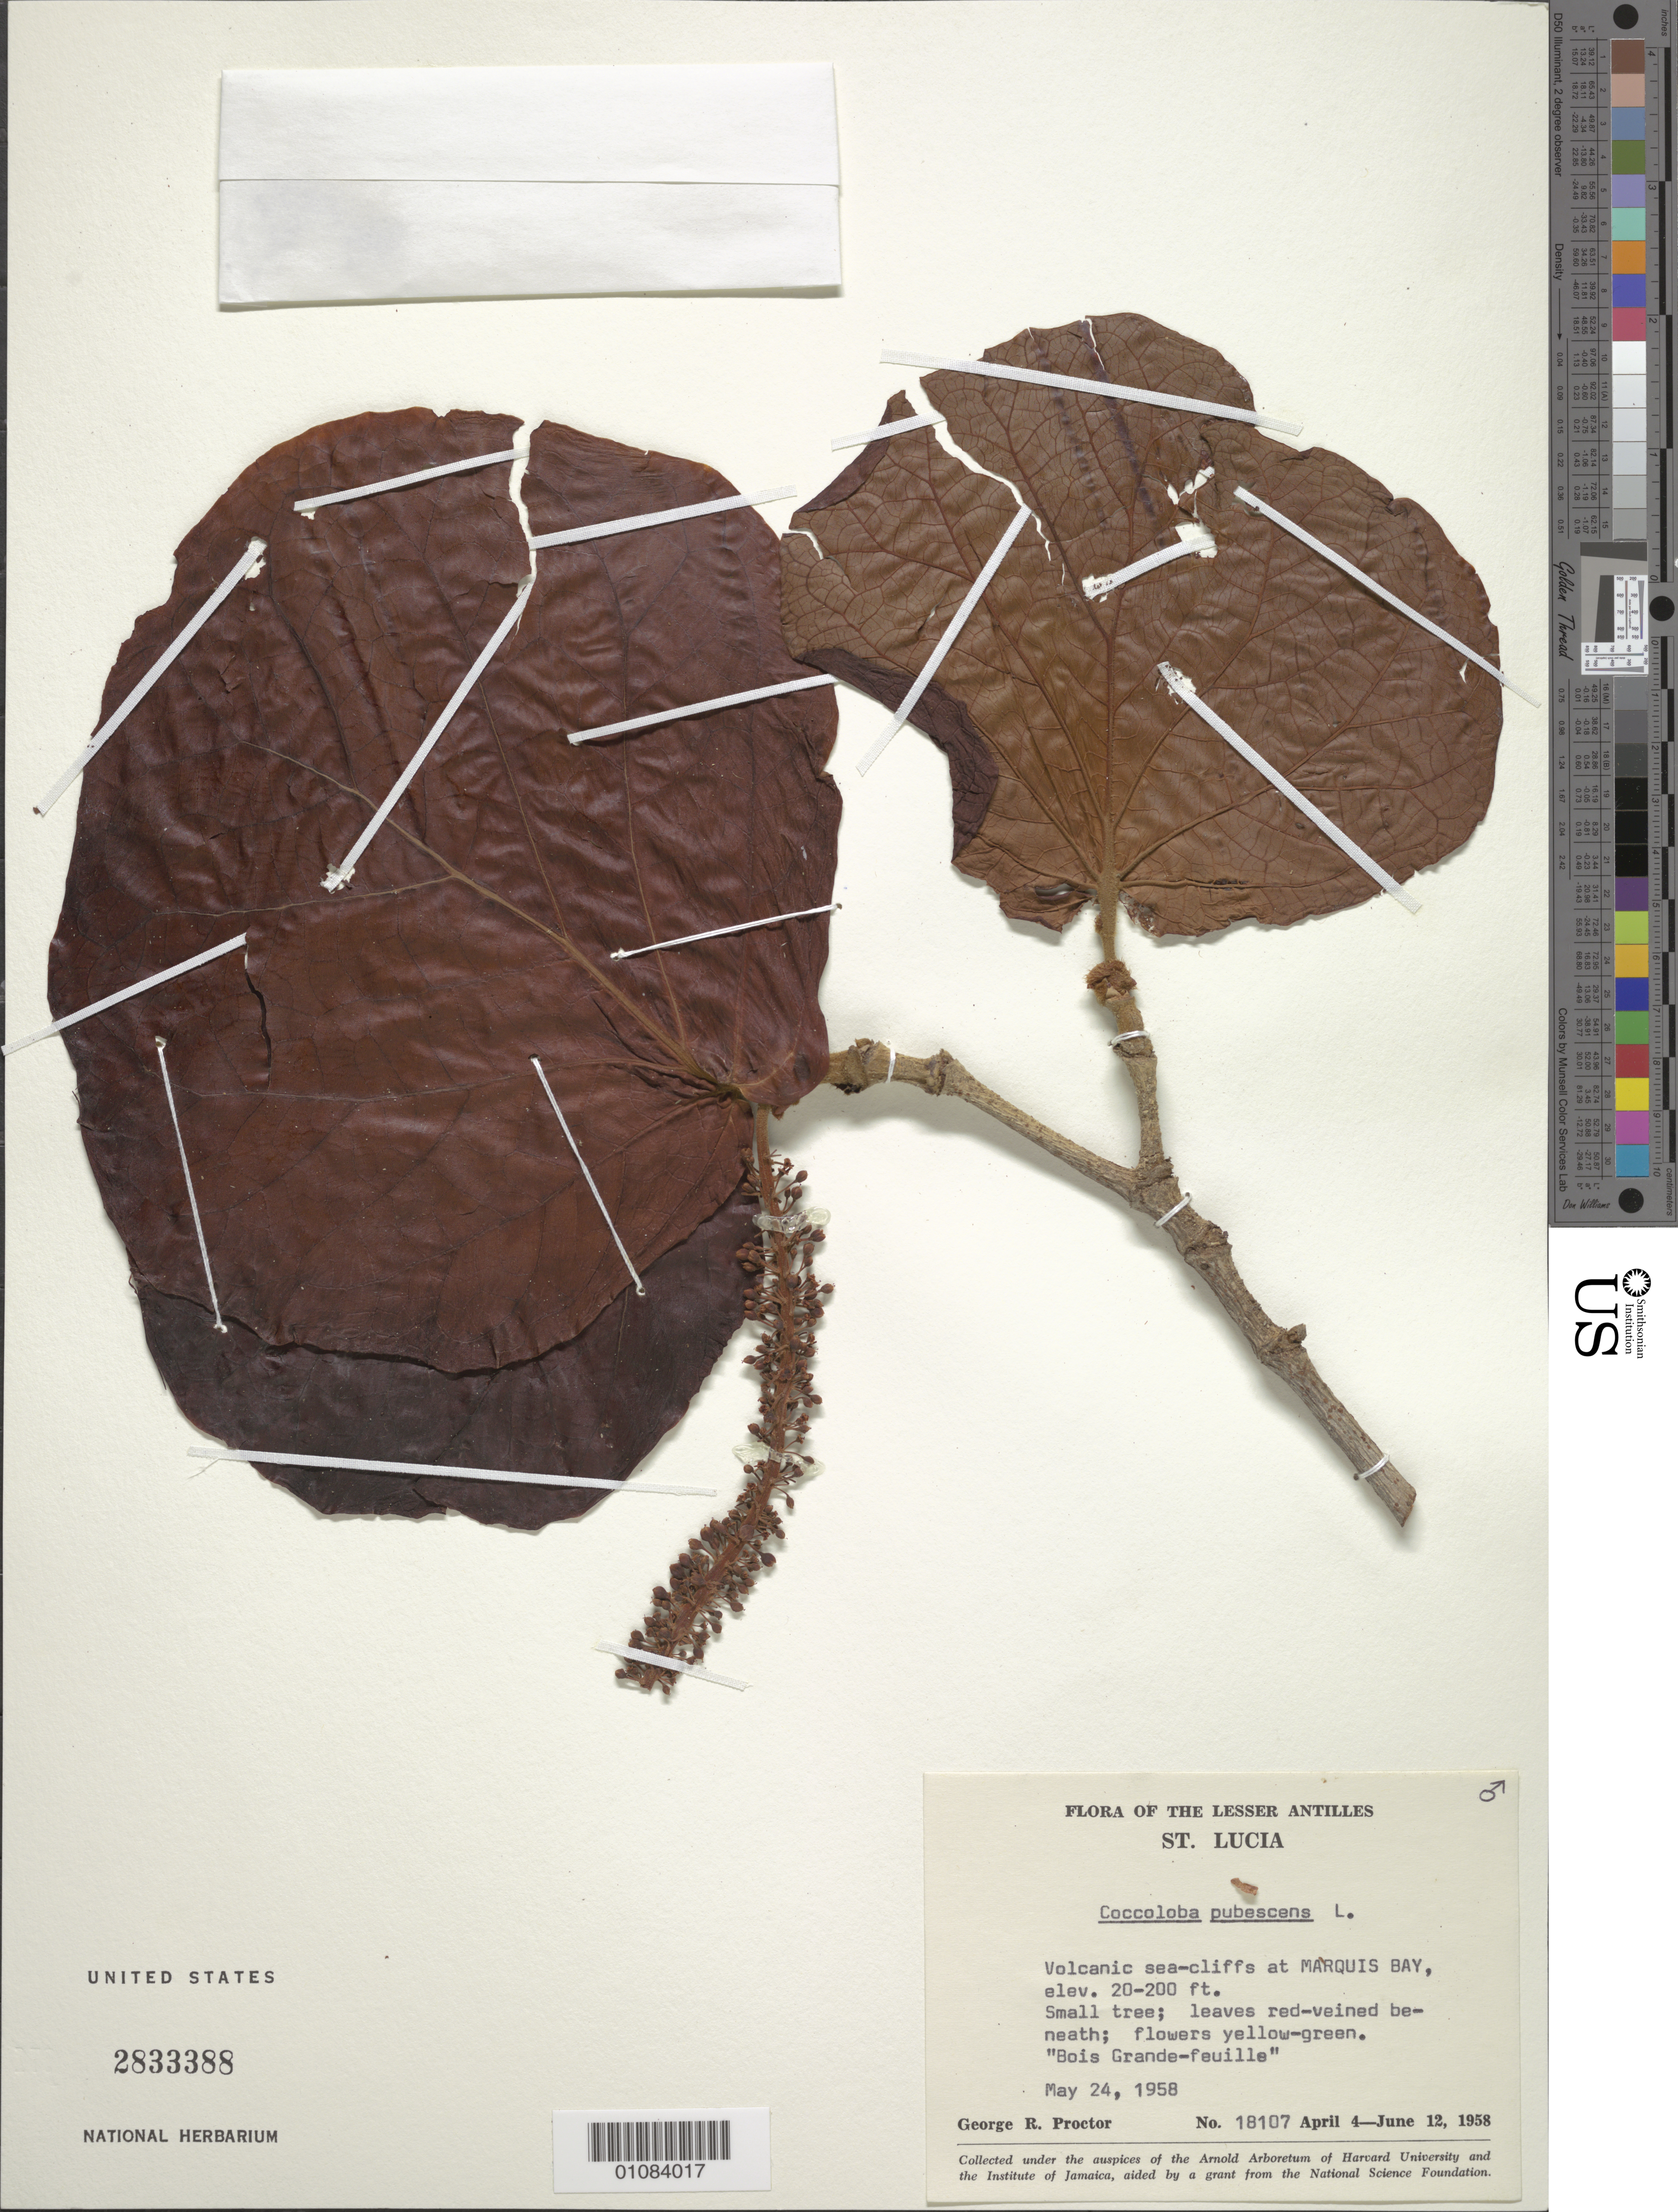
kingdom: Plantae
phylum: Tracheophyta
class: Magnoliopsida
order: Caryophyllales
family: Polygonaceae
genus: Coccoloba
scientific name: Coccoloba pubescens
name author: L.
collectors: G. R. Proctor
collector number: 18107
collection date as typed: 04 Apr 1958 to 12 Jun 1958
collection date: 1958-04-04/1958-06-12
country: St. Lucia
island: St. Lucia I.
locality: Marquis Bay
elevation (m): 6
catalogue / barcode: US 2833388